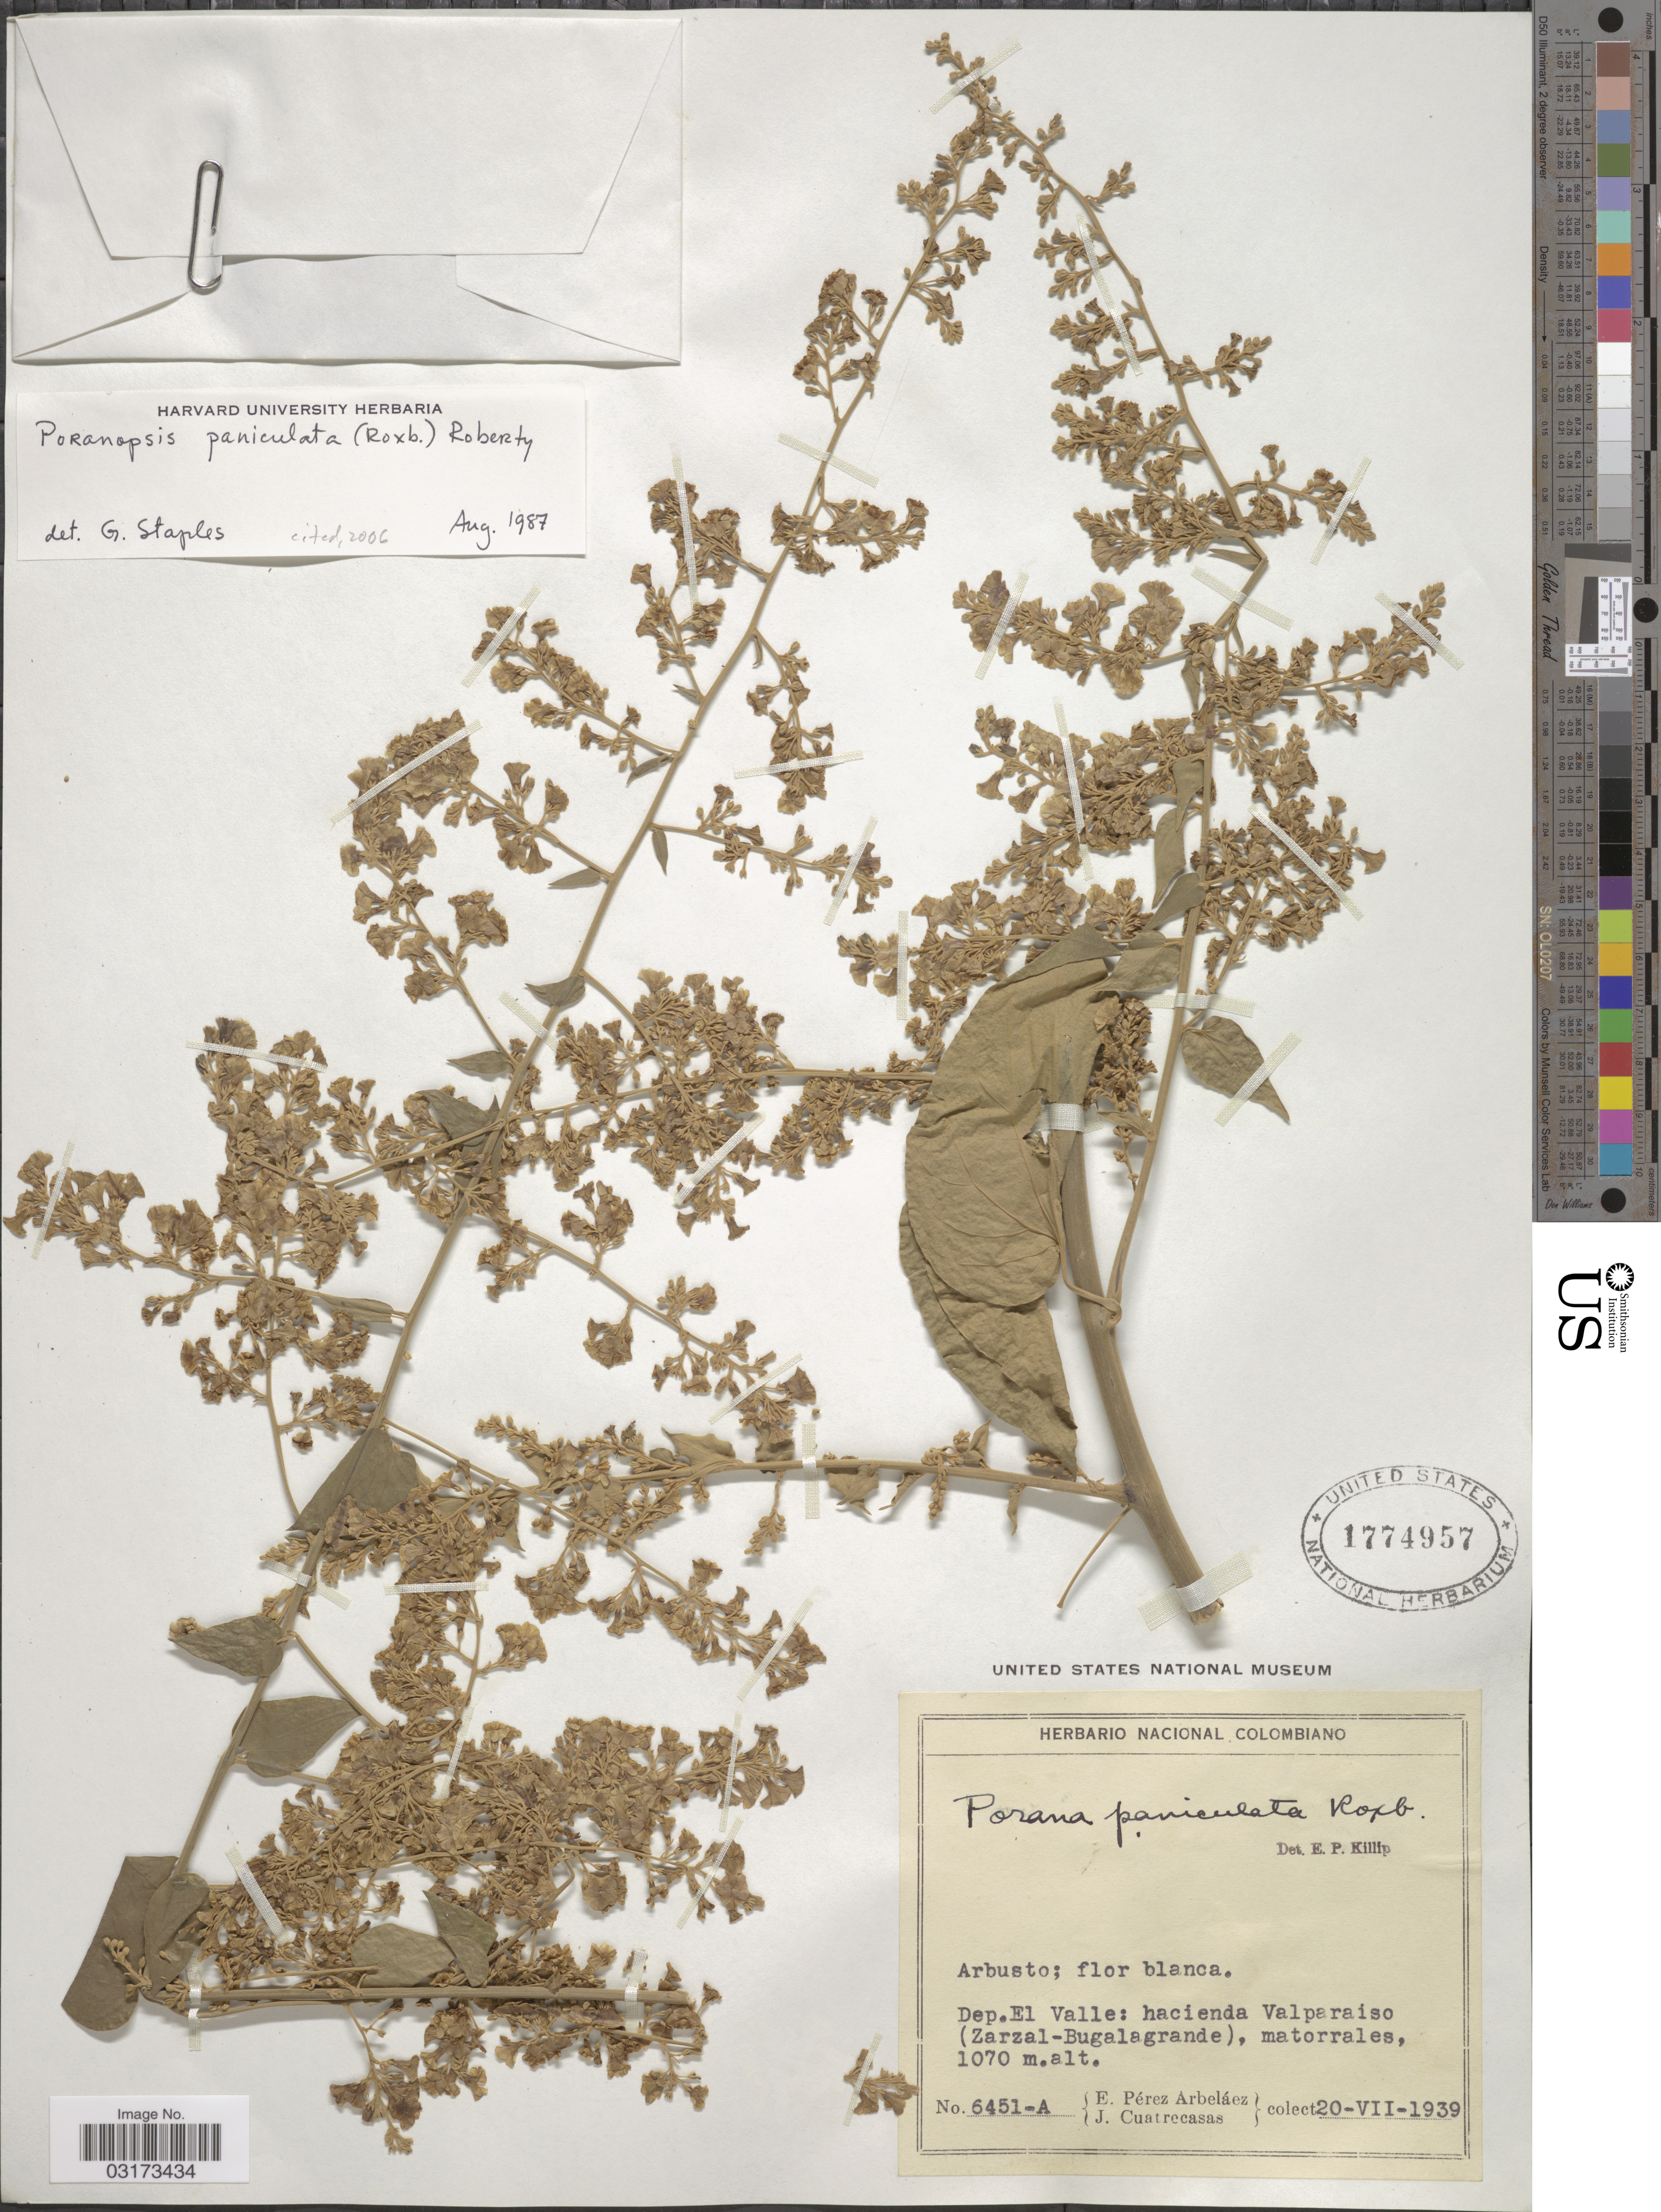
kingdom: Plantae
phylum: Tracheophyta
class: Magnoliopsida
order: Solanales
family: Convolvulaceae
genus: Poranopsis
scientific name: Poranopsis paniculata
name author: (Roxb.) Roberty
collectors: E. Pérez Arbeláez & J. Cuatrecasas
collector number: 6451-A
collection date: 1939-07-20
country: Colombia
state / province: Valle del Cauca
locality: Dep. El Valle: hacienda Valparaiso (Zarzal-Bugalagrande), matorrales.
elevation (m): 1070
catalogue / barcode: US 1774957